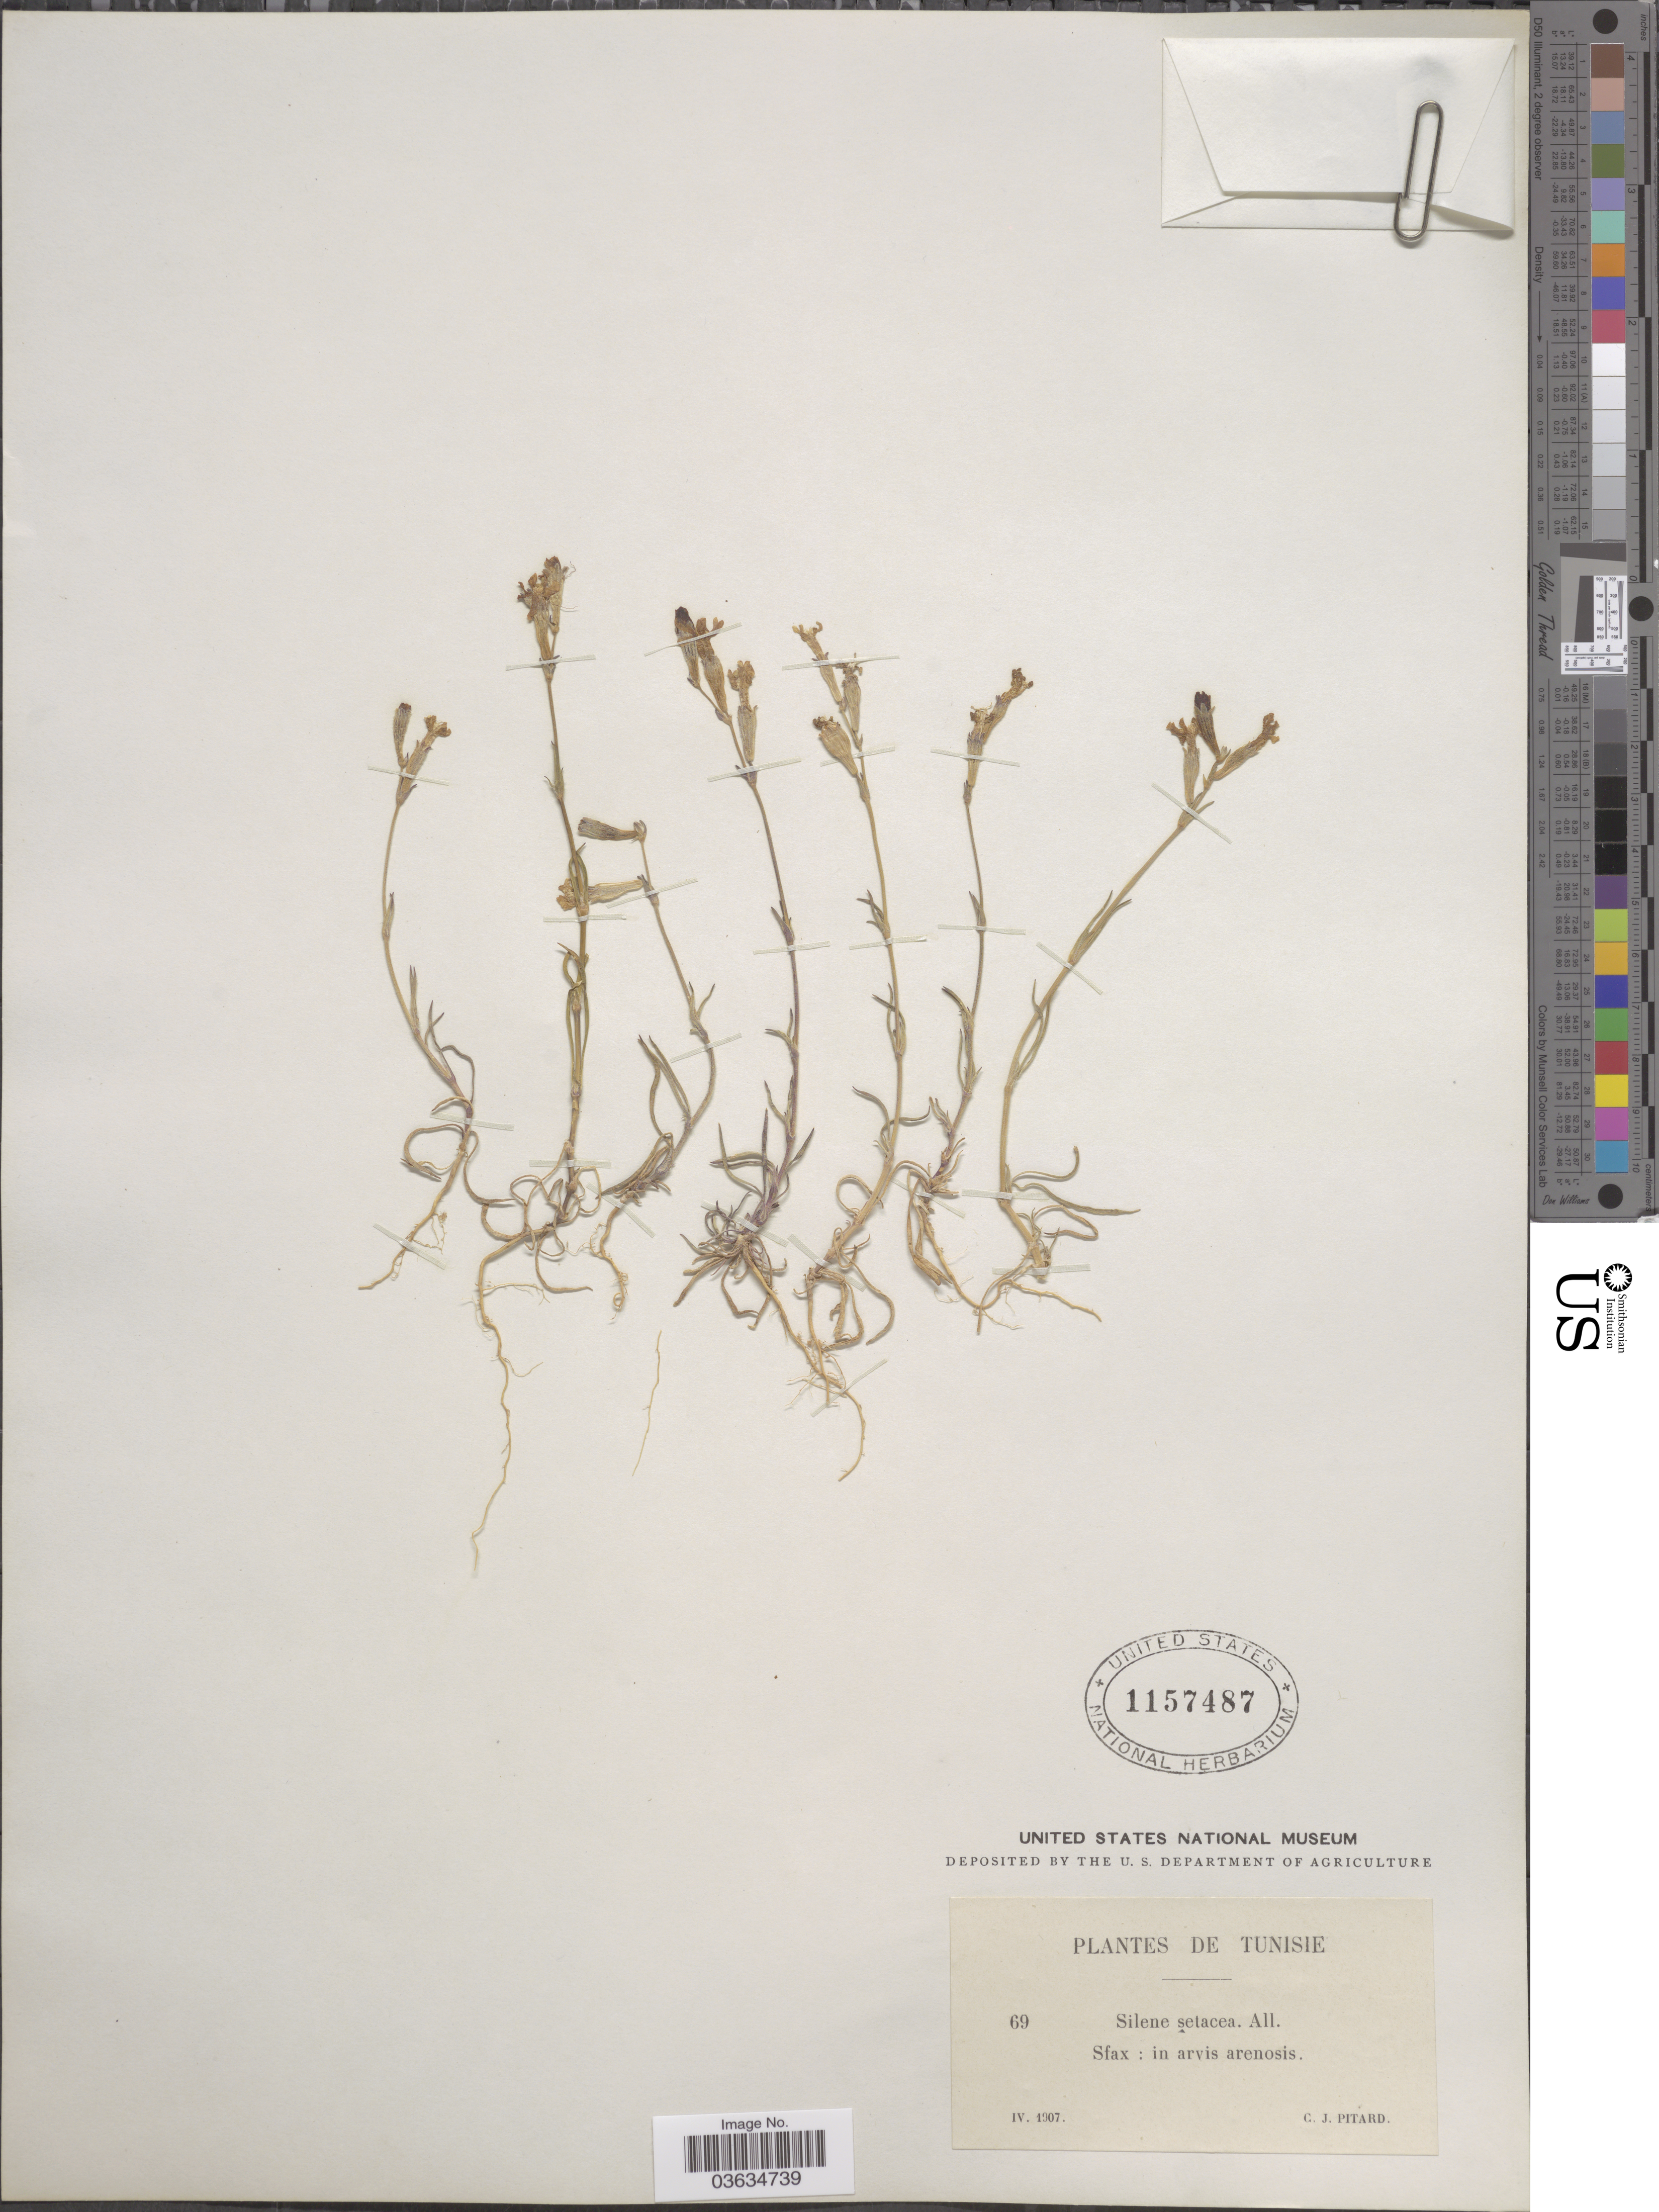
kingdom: Plantae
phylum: Tracheophyta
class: Magnoliopsida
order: Caryophyllales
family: Caryophyllaceae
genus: Silene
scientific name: Silene setacea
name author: Viv.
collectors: C. Pitard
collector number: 69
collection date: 1907-04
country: Tunisia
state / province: Sfax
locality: Tunisie. Sfax: in arvis arenosis.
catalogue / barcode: US 1157487